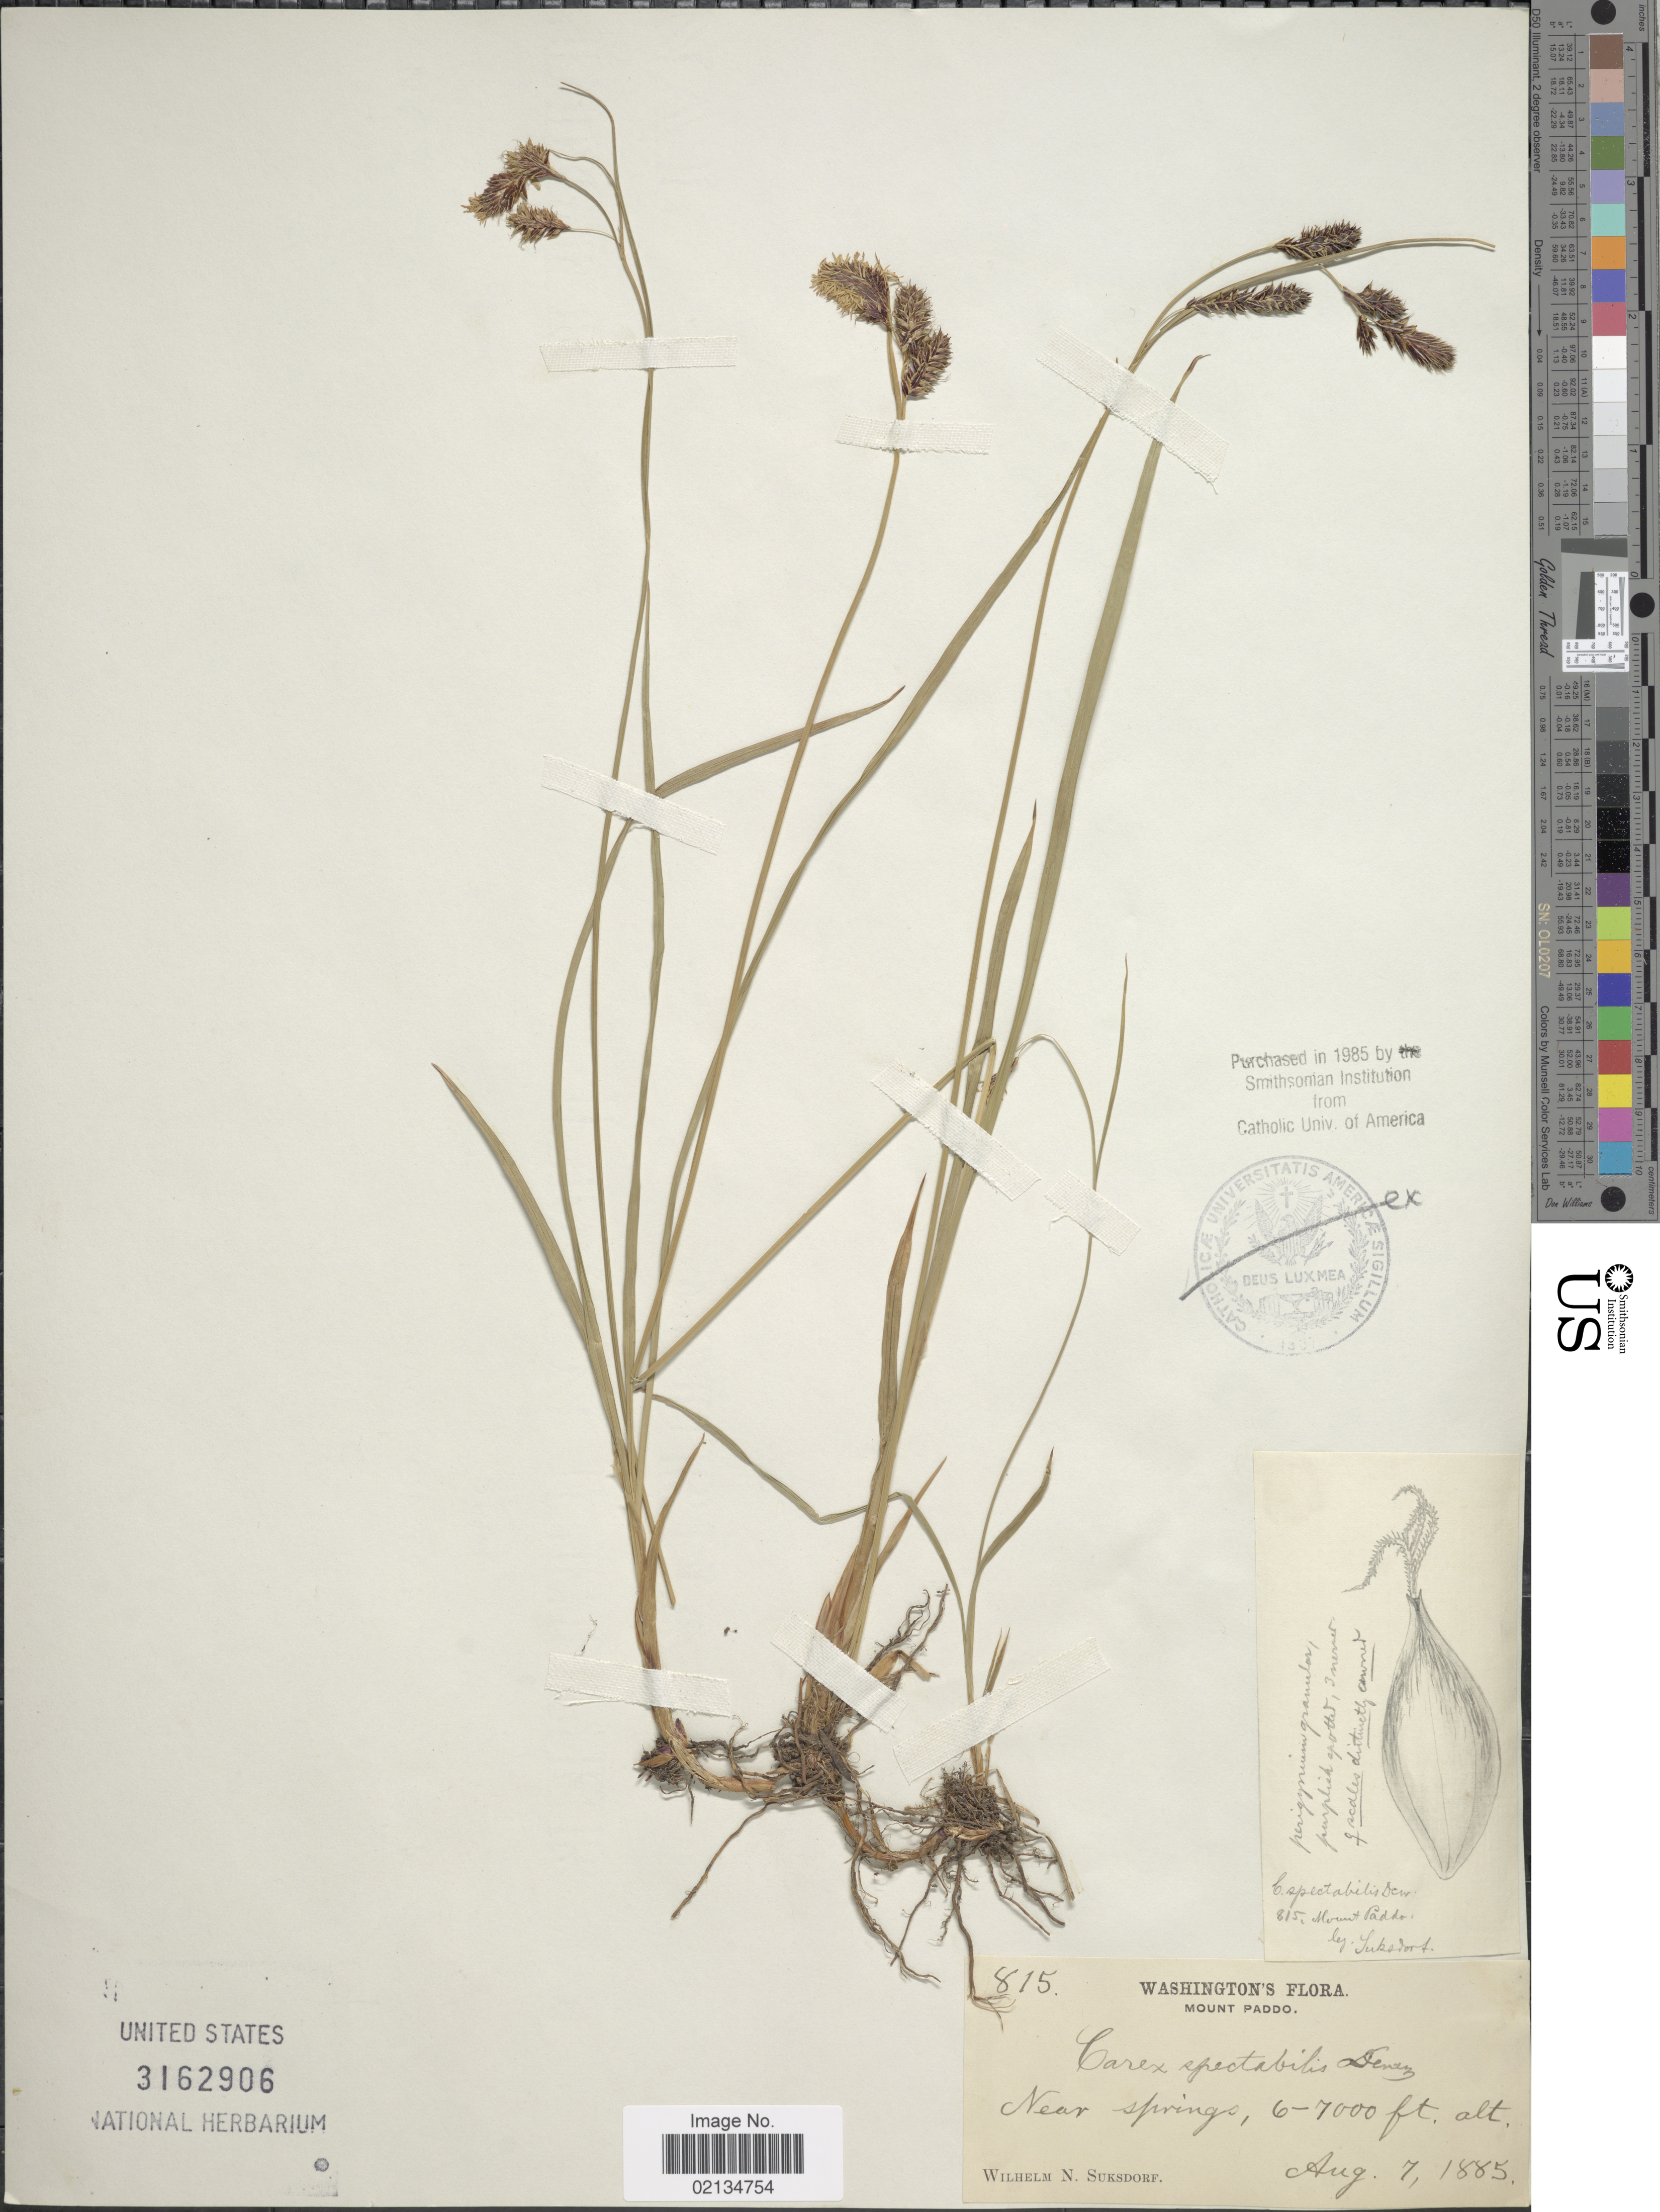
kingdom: Plantae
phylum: Tracheophyta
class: Liliopsida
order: Poales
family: Cyperaceae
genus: Carex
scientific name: Carex spectabilis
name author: Dewey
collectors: W. N. Suksdorf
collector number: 815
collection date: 1885-08-07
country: United States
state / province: Washington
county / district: Skamania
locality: Mount Paddo, near springs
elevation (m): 1829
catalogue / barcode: US 3162906